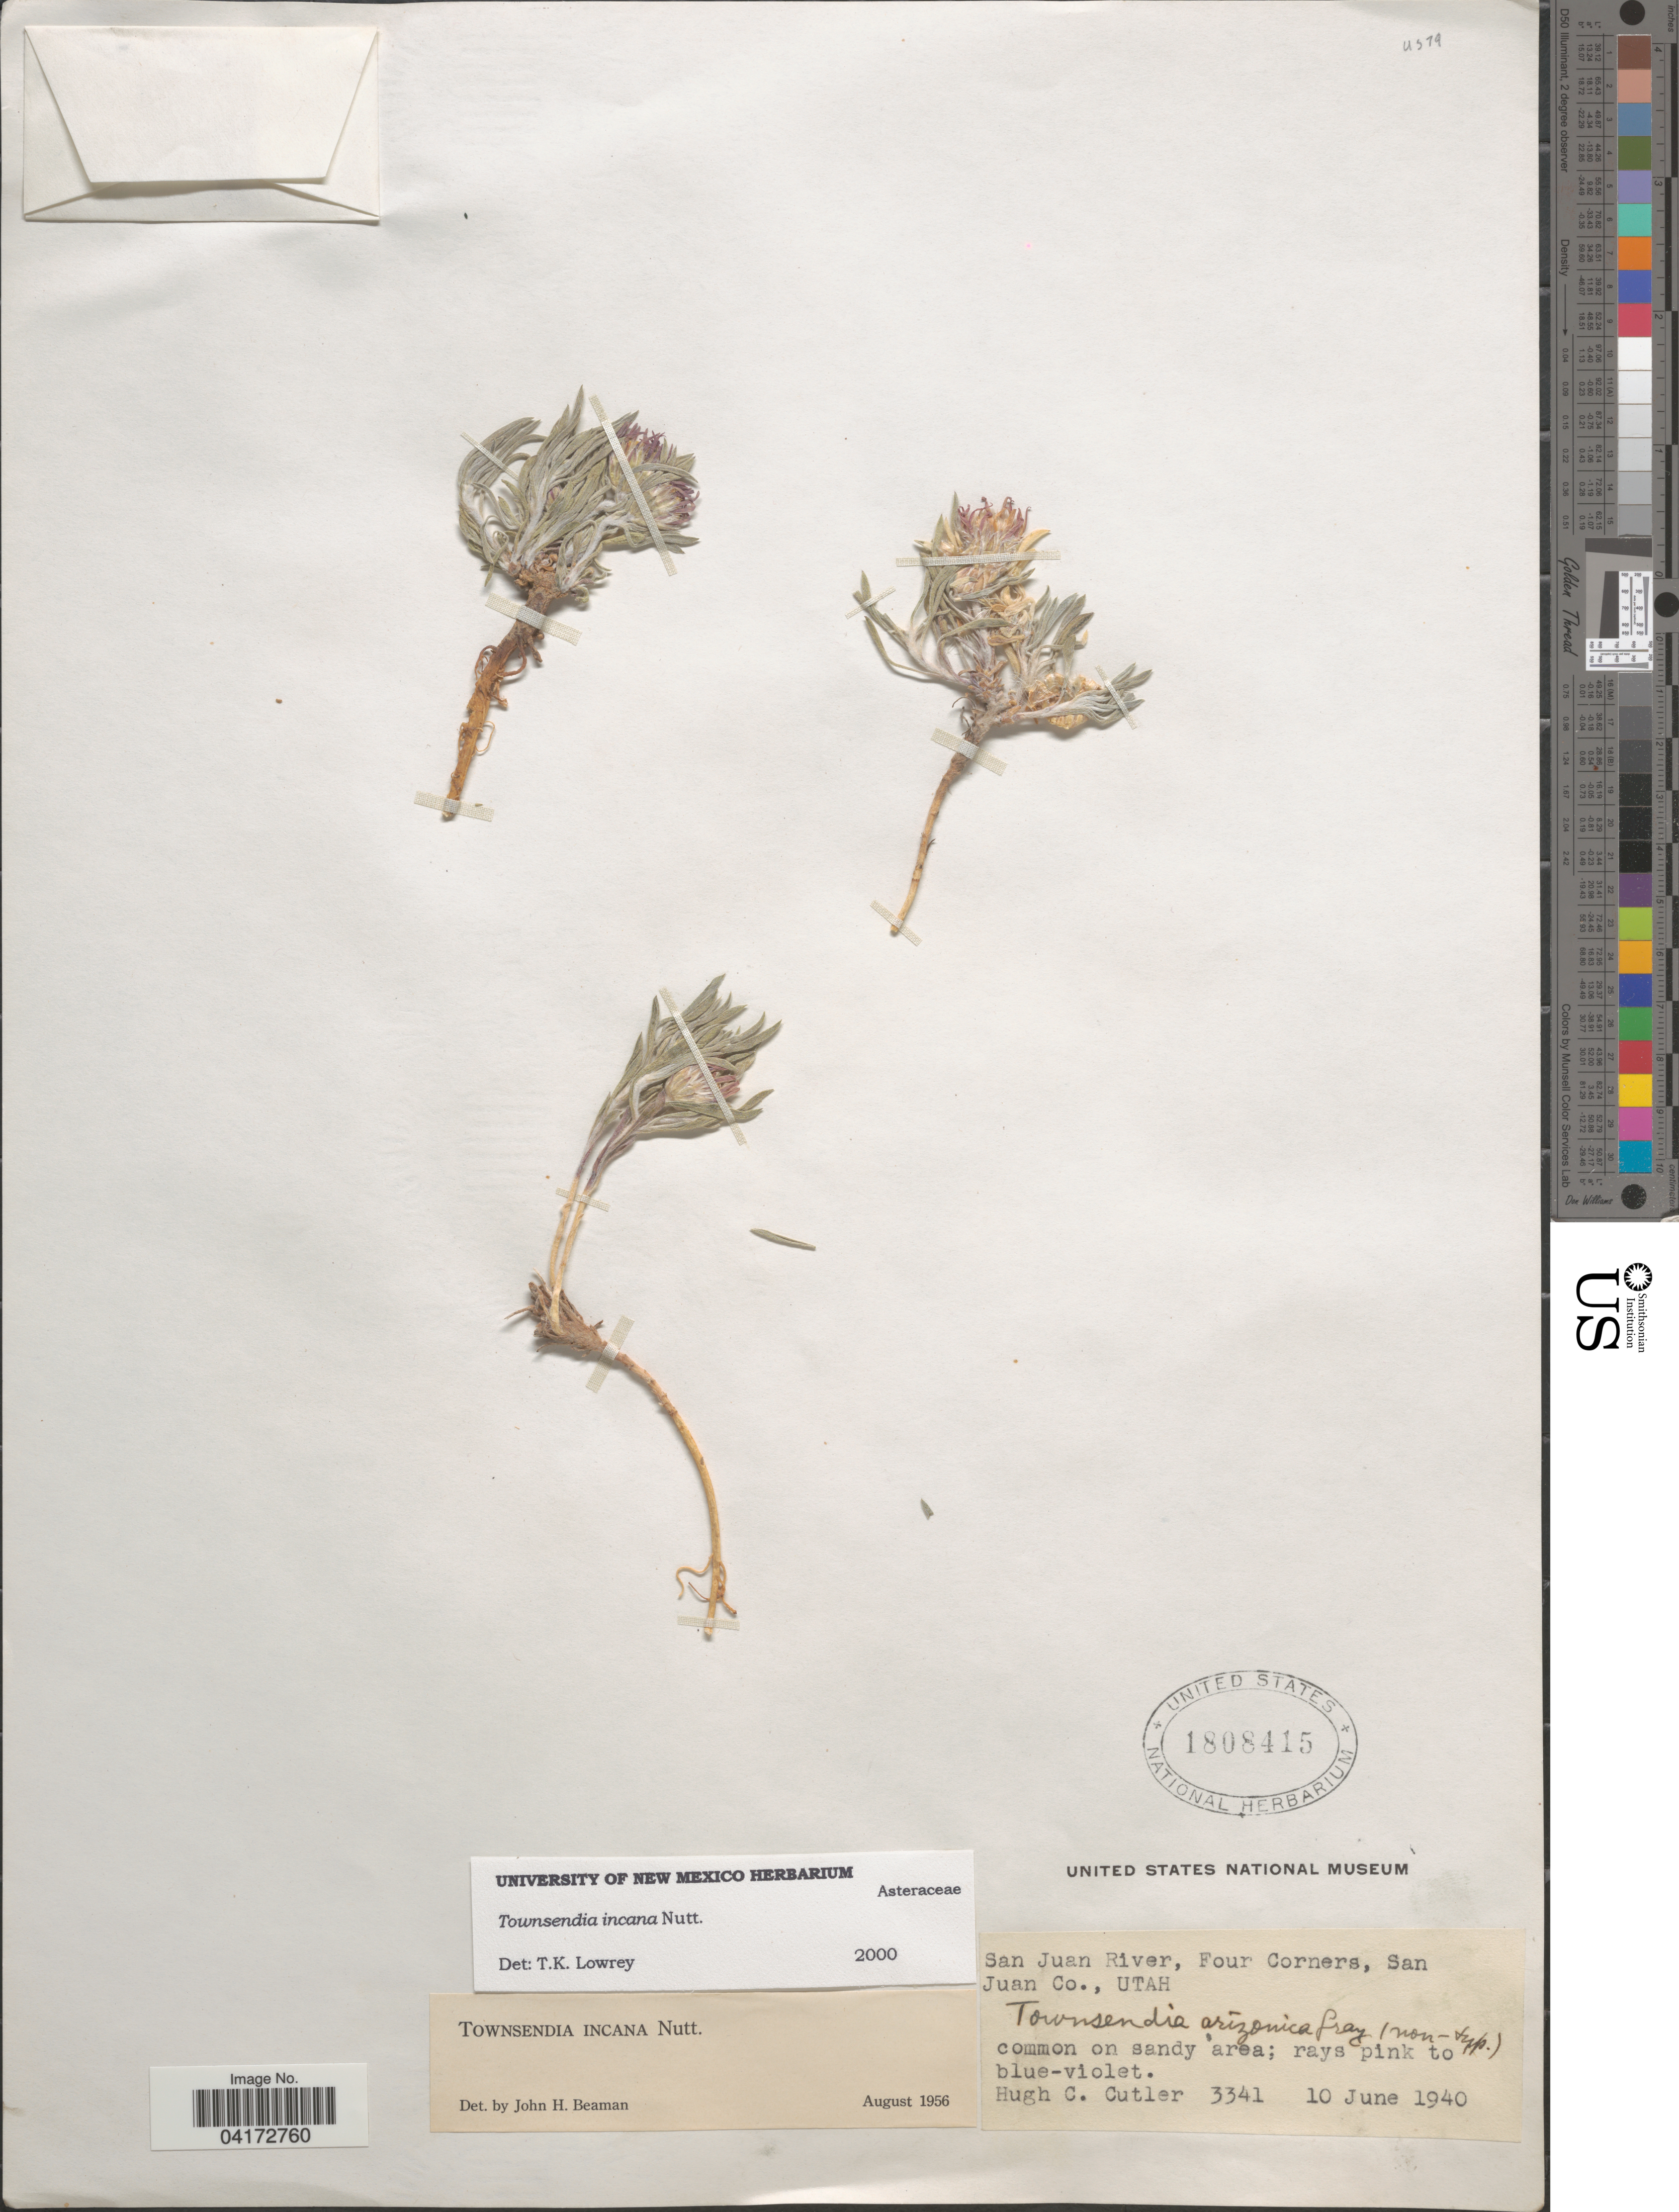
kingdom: Plantae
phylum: Tracheophyta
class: Magnoliopsida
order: Asterales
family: Asteraceae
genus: Townsendia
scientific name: Townsendia incana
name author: Nutt.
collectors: H. C. Cutler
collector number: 3341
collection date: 1940-06-10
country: United States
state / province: Utah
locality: San Juan River, Four Corners, San Juan Co.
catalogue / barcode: US 1808415